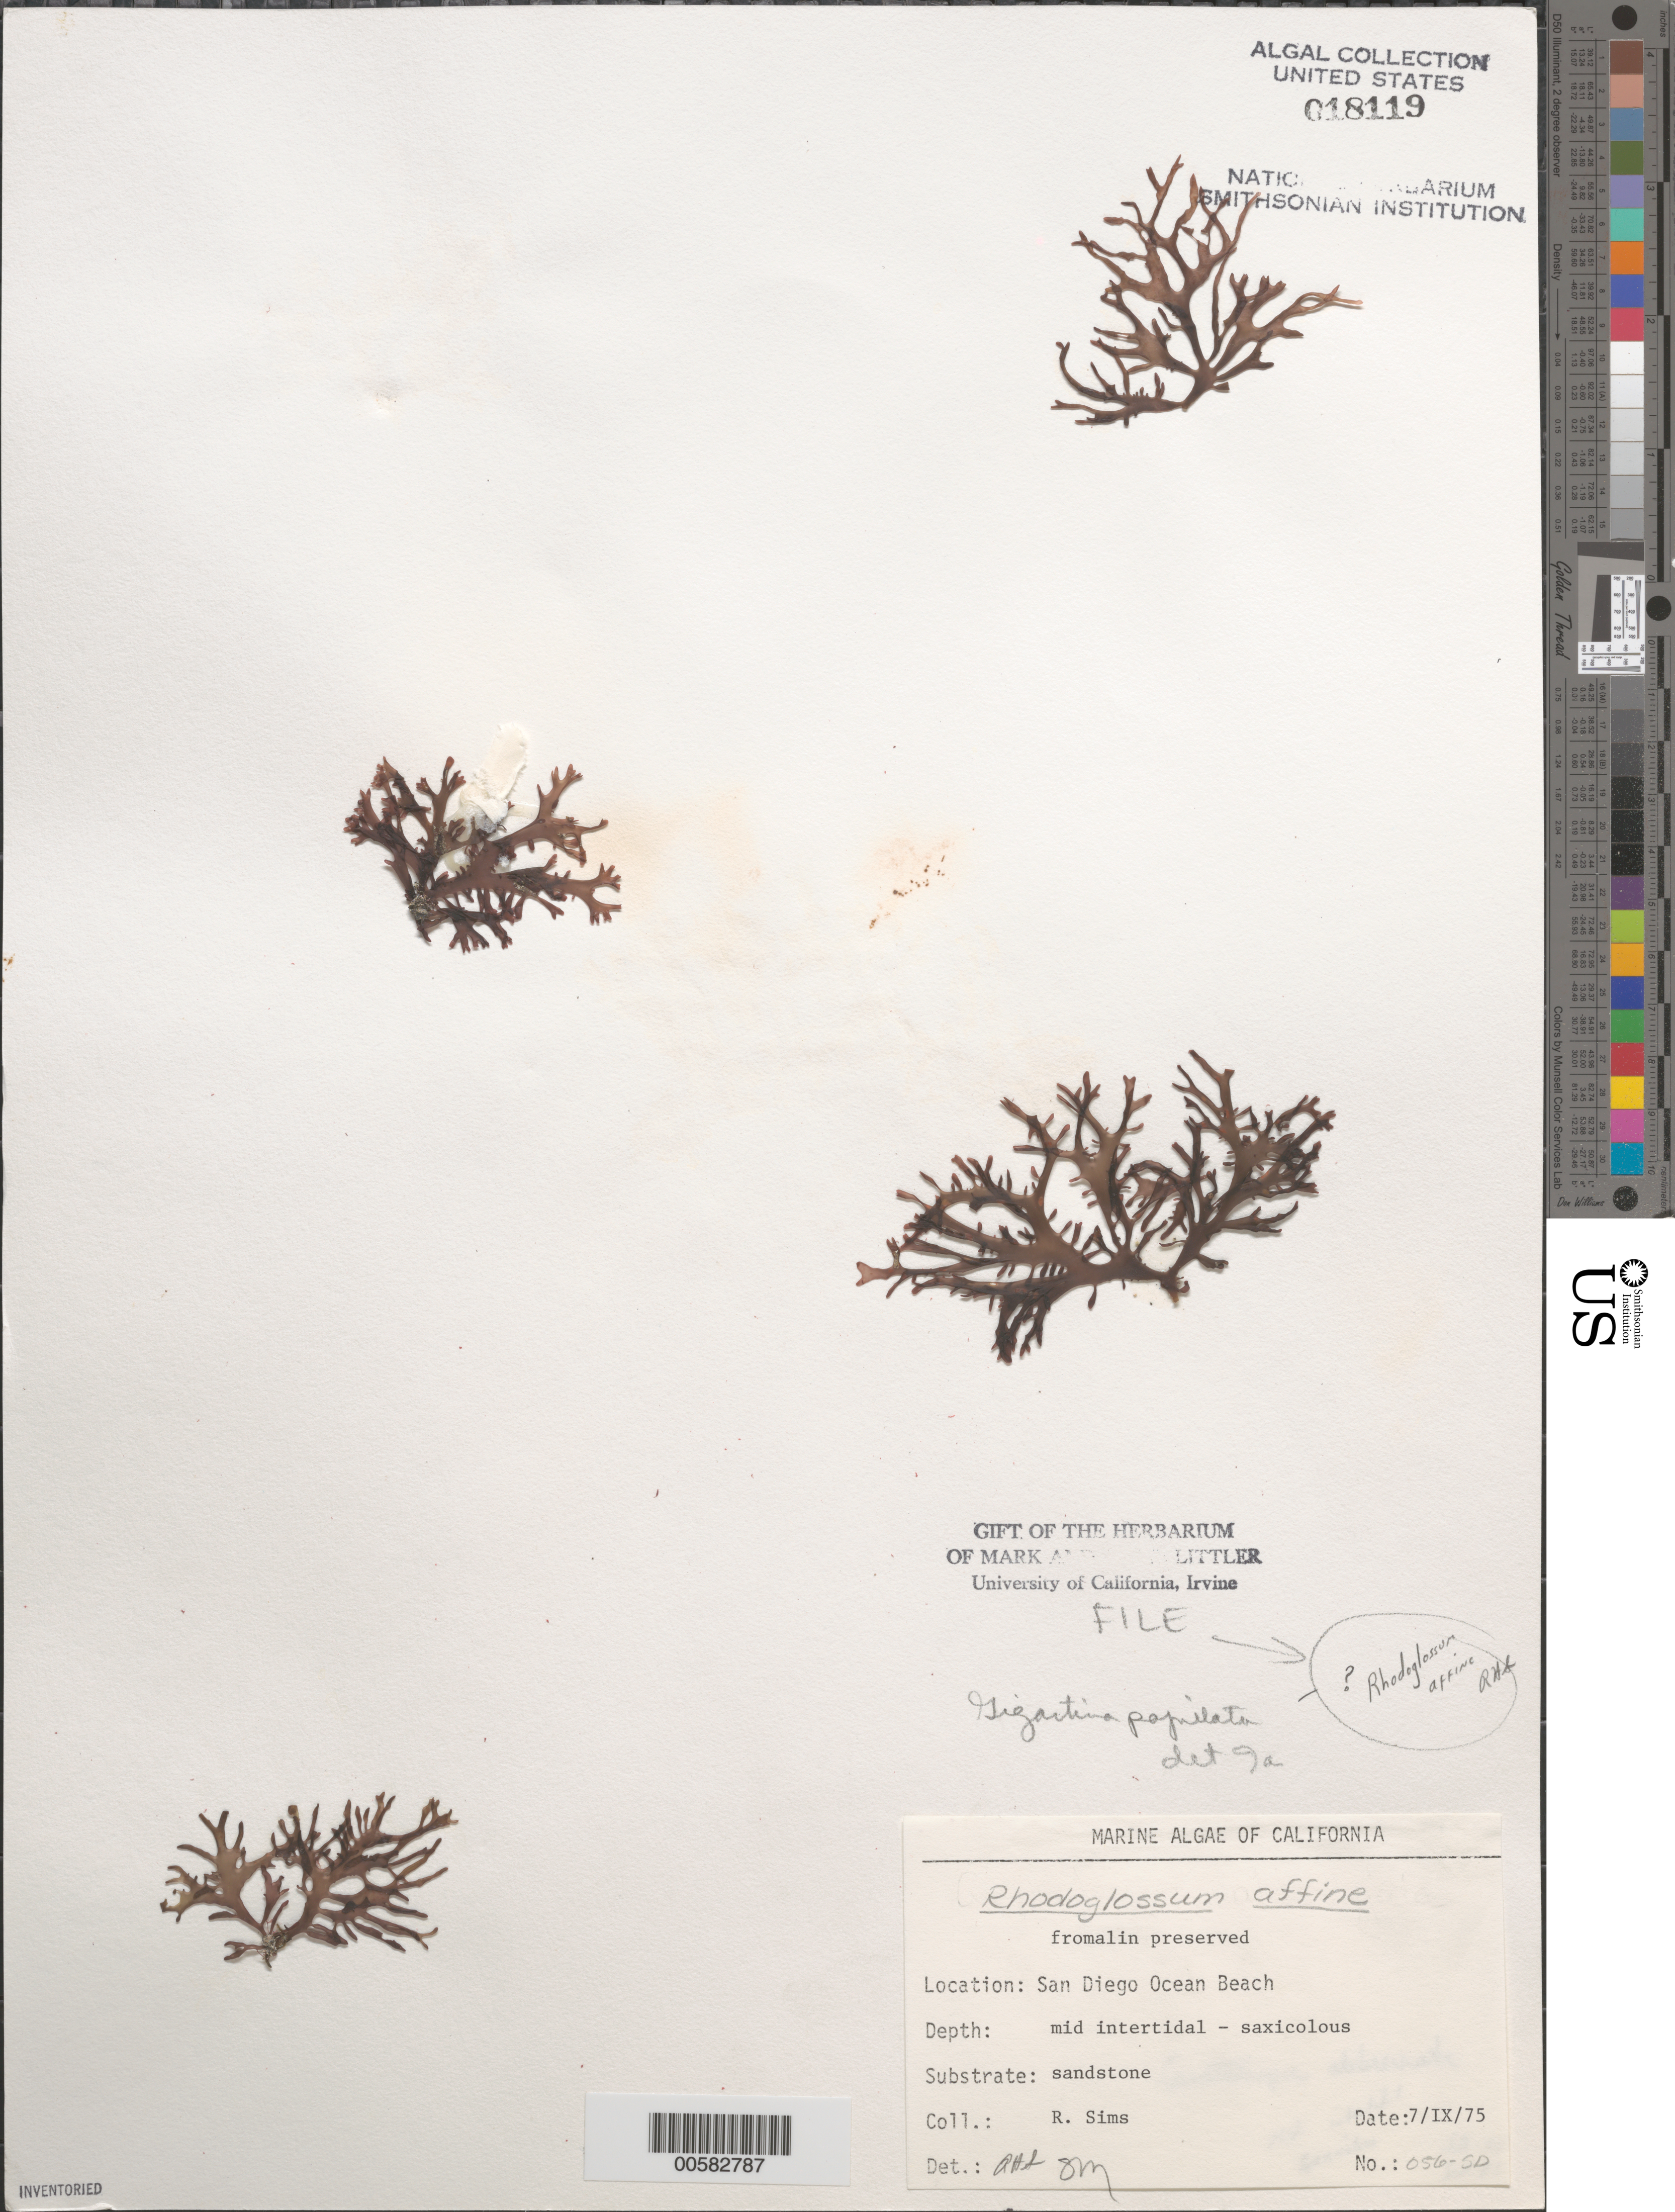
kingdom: Plantae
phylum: Rhodophyta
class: Florideophyceae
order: Gigartinales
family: Gigartinaceae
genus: Mazzaella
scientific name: Mazzaella affinis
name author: (Harvey) Fredericq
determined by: Algae name updating Project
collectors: R. H. Sims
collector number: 056-SD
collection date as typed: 07 Sep 1975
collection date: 1975-09-07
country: United States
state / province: California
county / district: San Diego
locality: Ocean Beach, end of Del Monte Street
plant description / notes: BLM-SOCALBIGHT Rocky Intertidal Survey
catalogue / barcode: US 18119